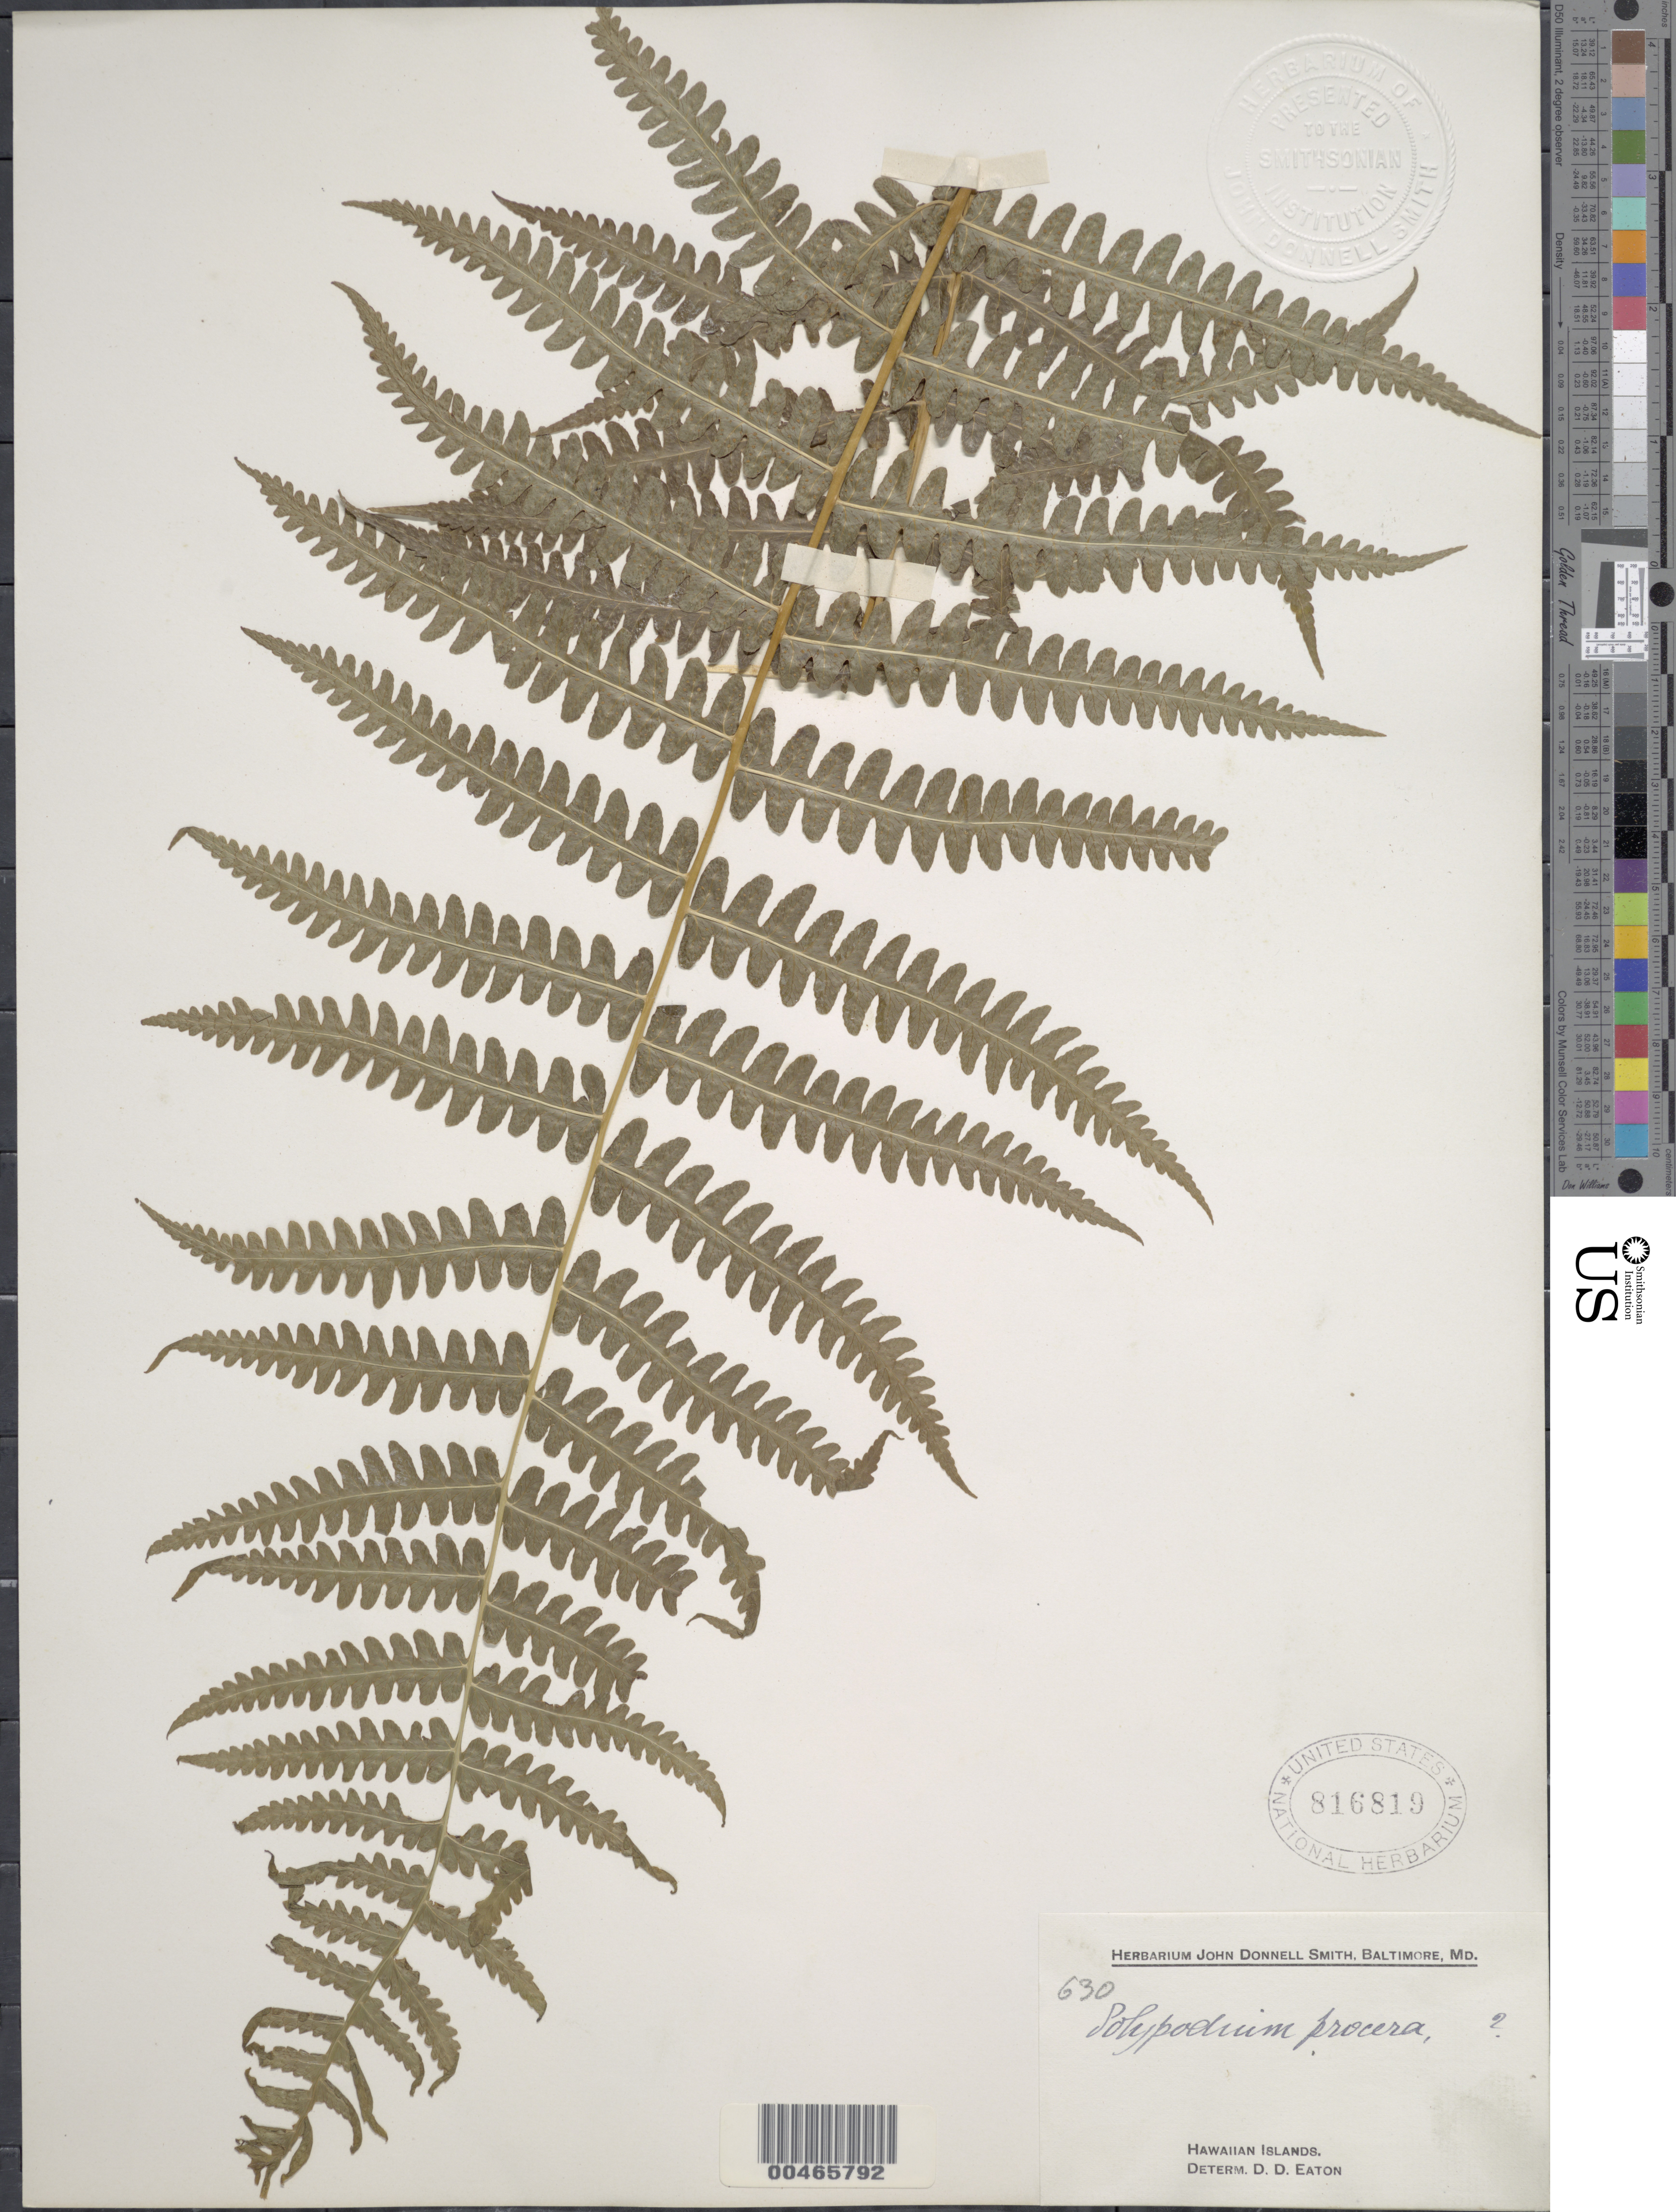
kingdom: Plantae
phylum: Tracheophyta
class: Polypodiopsida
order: Polypodiales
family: Thelypteridaceae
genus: Pseudophegopteris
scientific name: Pseudophegopteris keraudreniana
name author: (Gaudich.) Holttum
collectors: J. Donnell Smith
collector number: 630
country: United States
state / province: Hawaii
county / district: Hawaii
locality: Hawaiian Islands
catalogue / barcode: US 816819